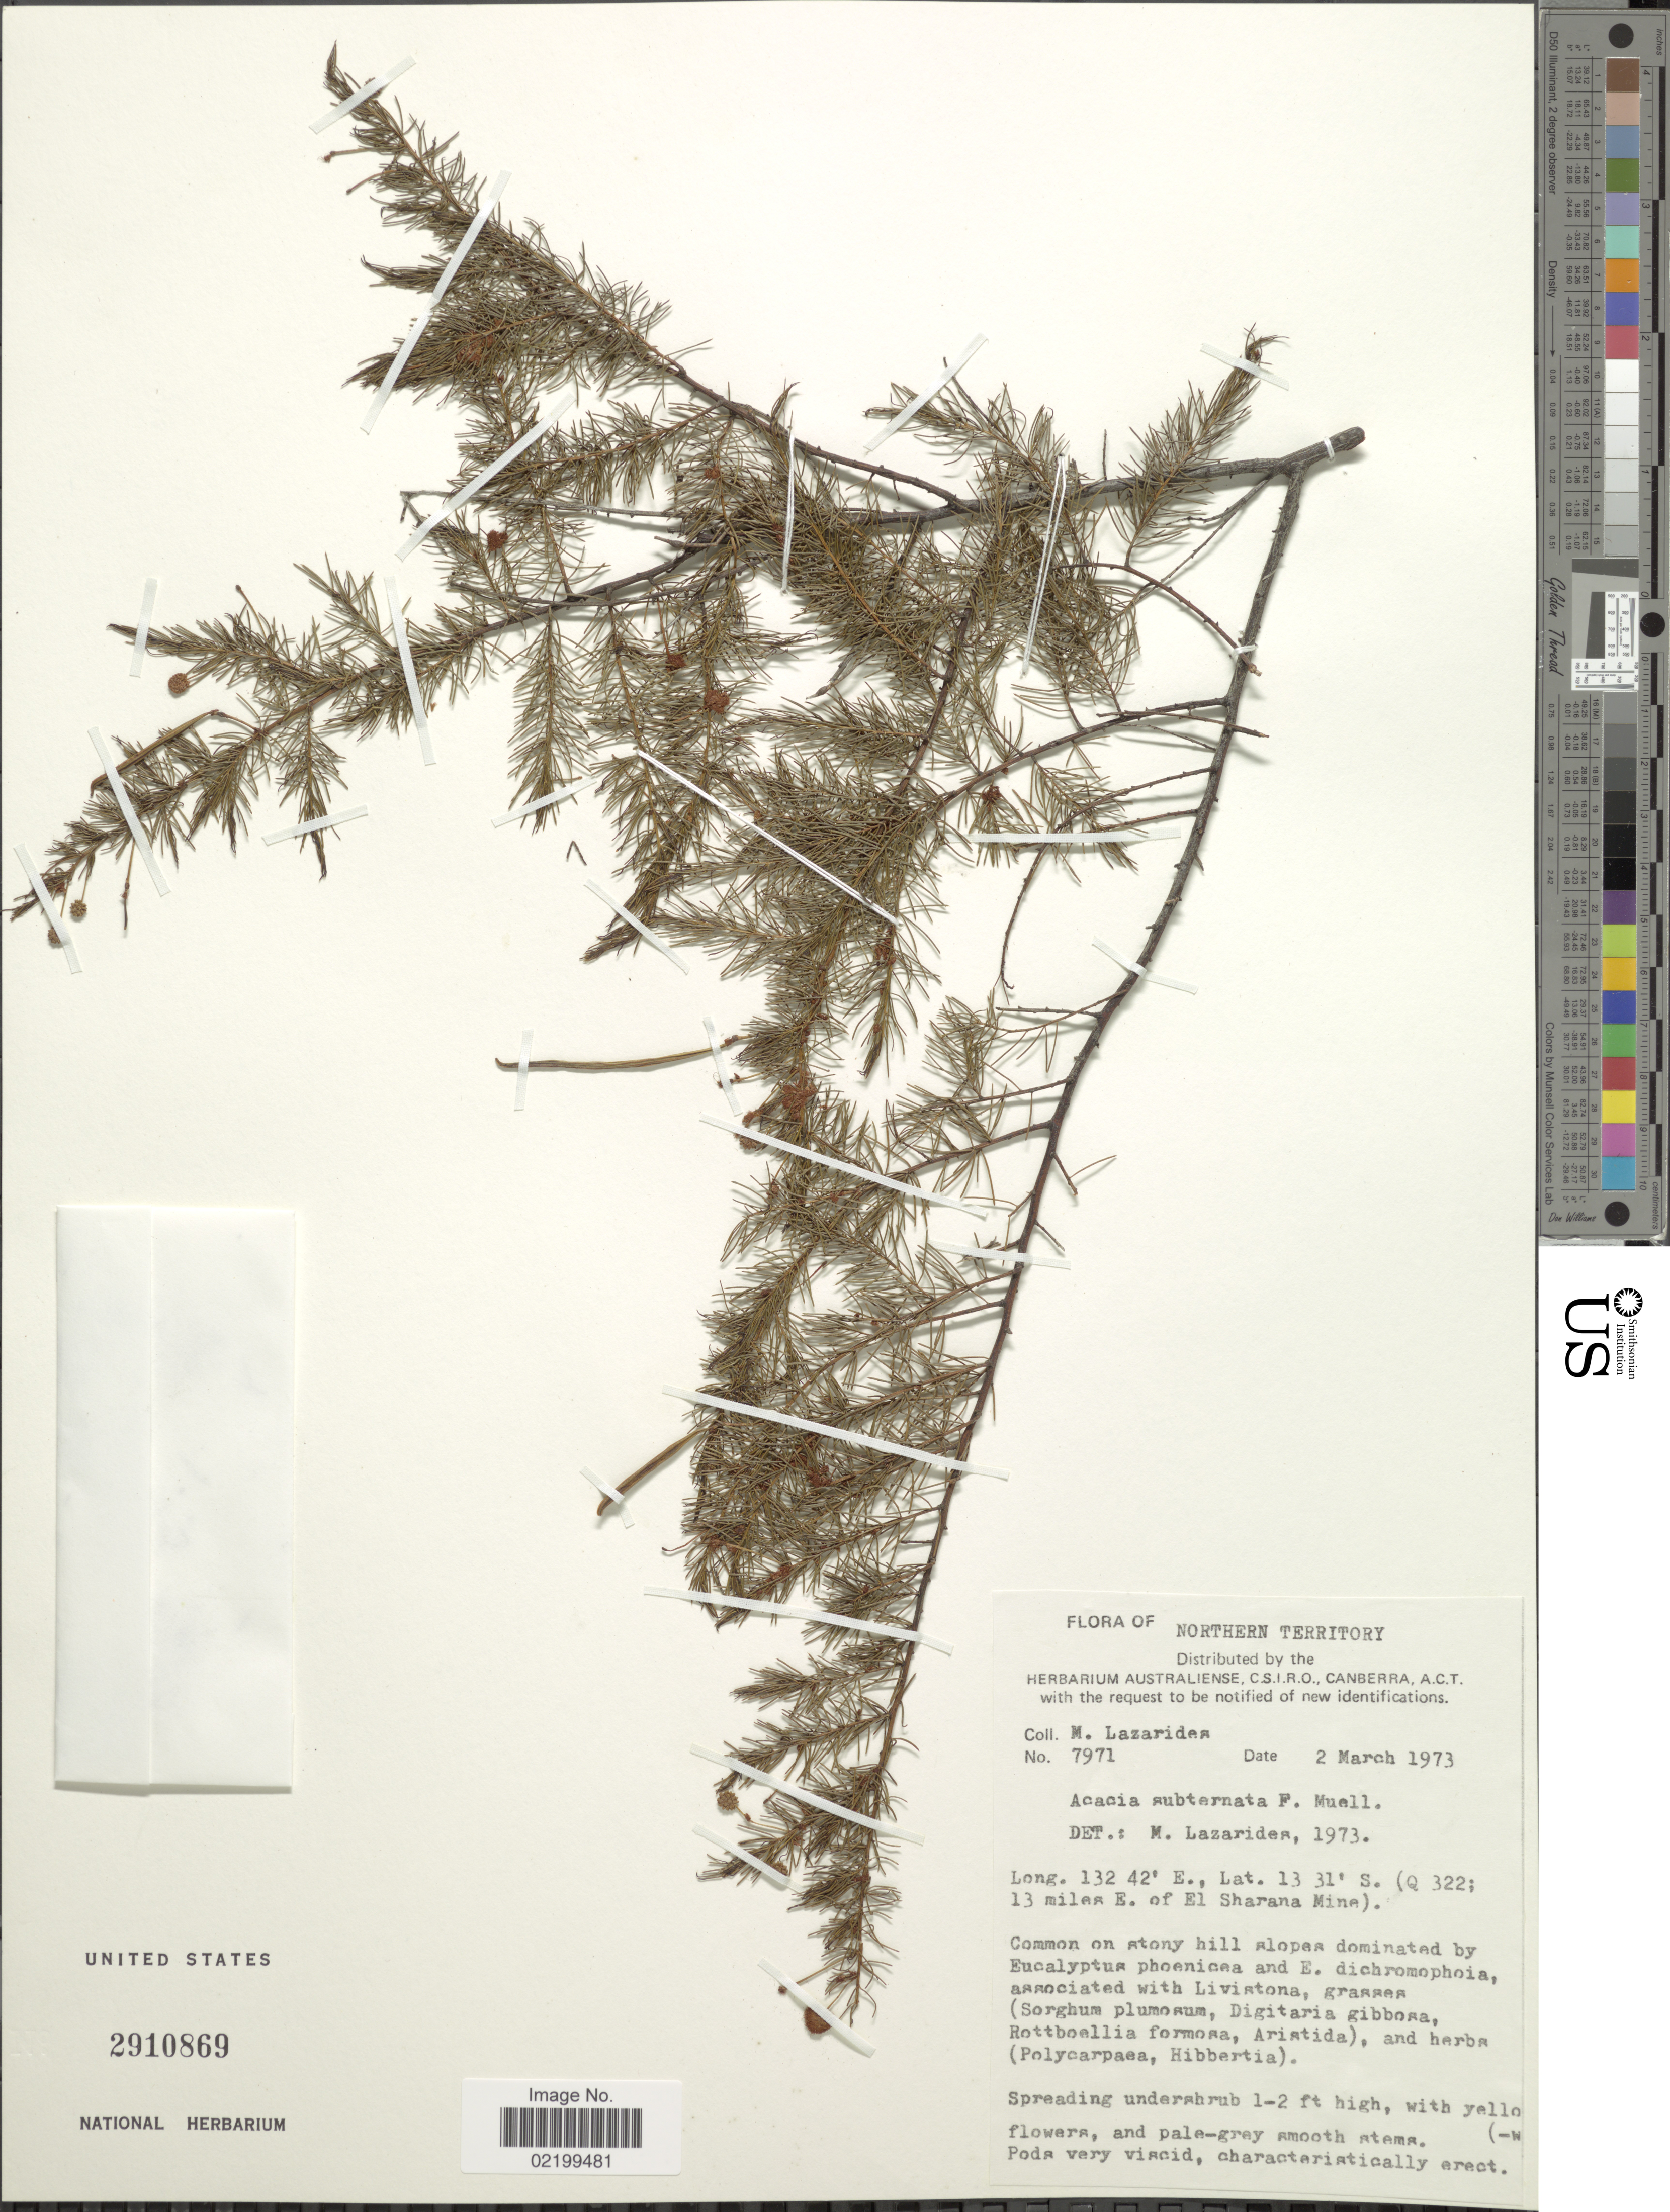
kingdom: Plantae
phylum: Tracheophyta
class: Magnoliopsida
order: Fabales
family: Fabaceae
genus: Acacia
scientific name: Acacia subternata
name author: F. Muell.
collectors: M. Lazarides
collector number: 7971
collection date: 1973-03-02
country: Australia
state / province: Northern Territory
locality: (Q322; 13 miles E of El Sharana Mine)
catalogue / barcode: US 2910869